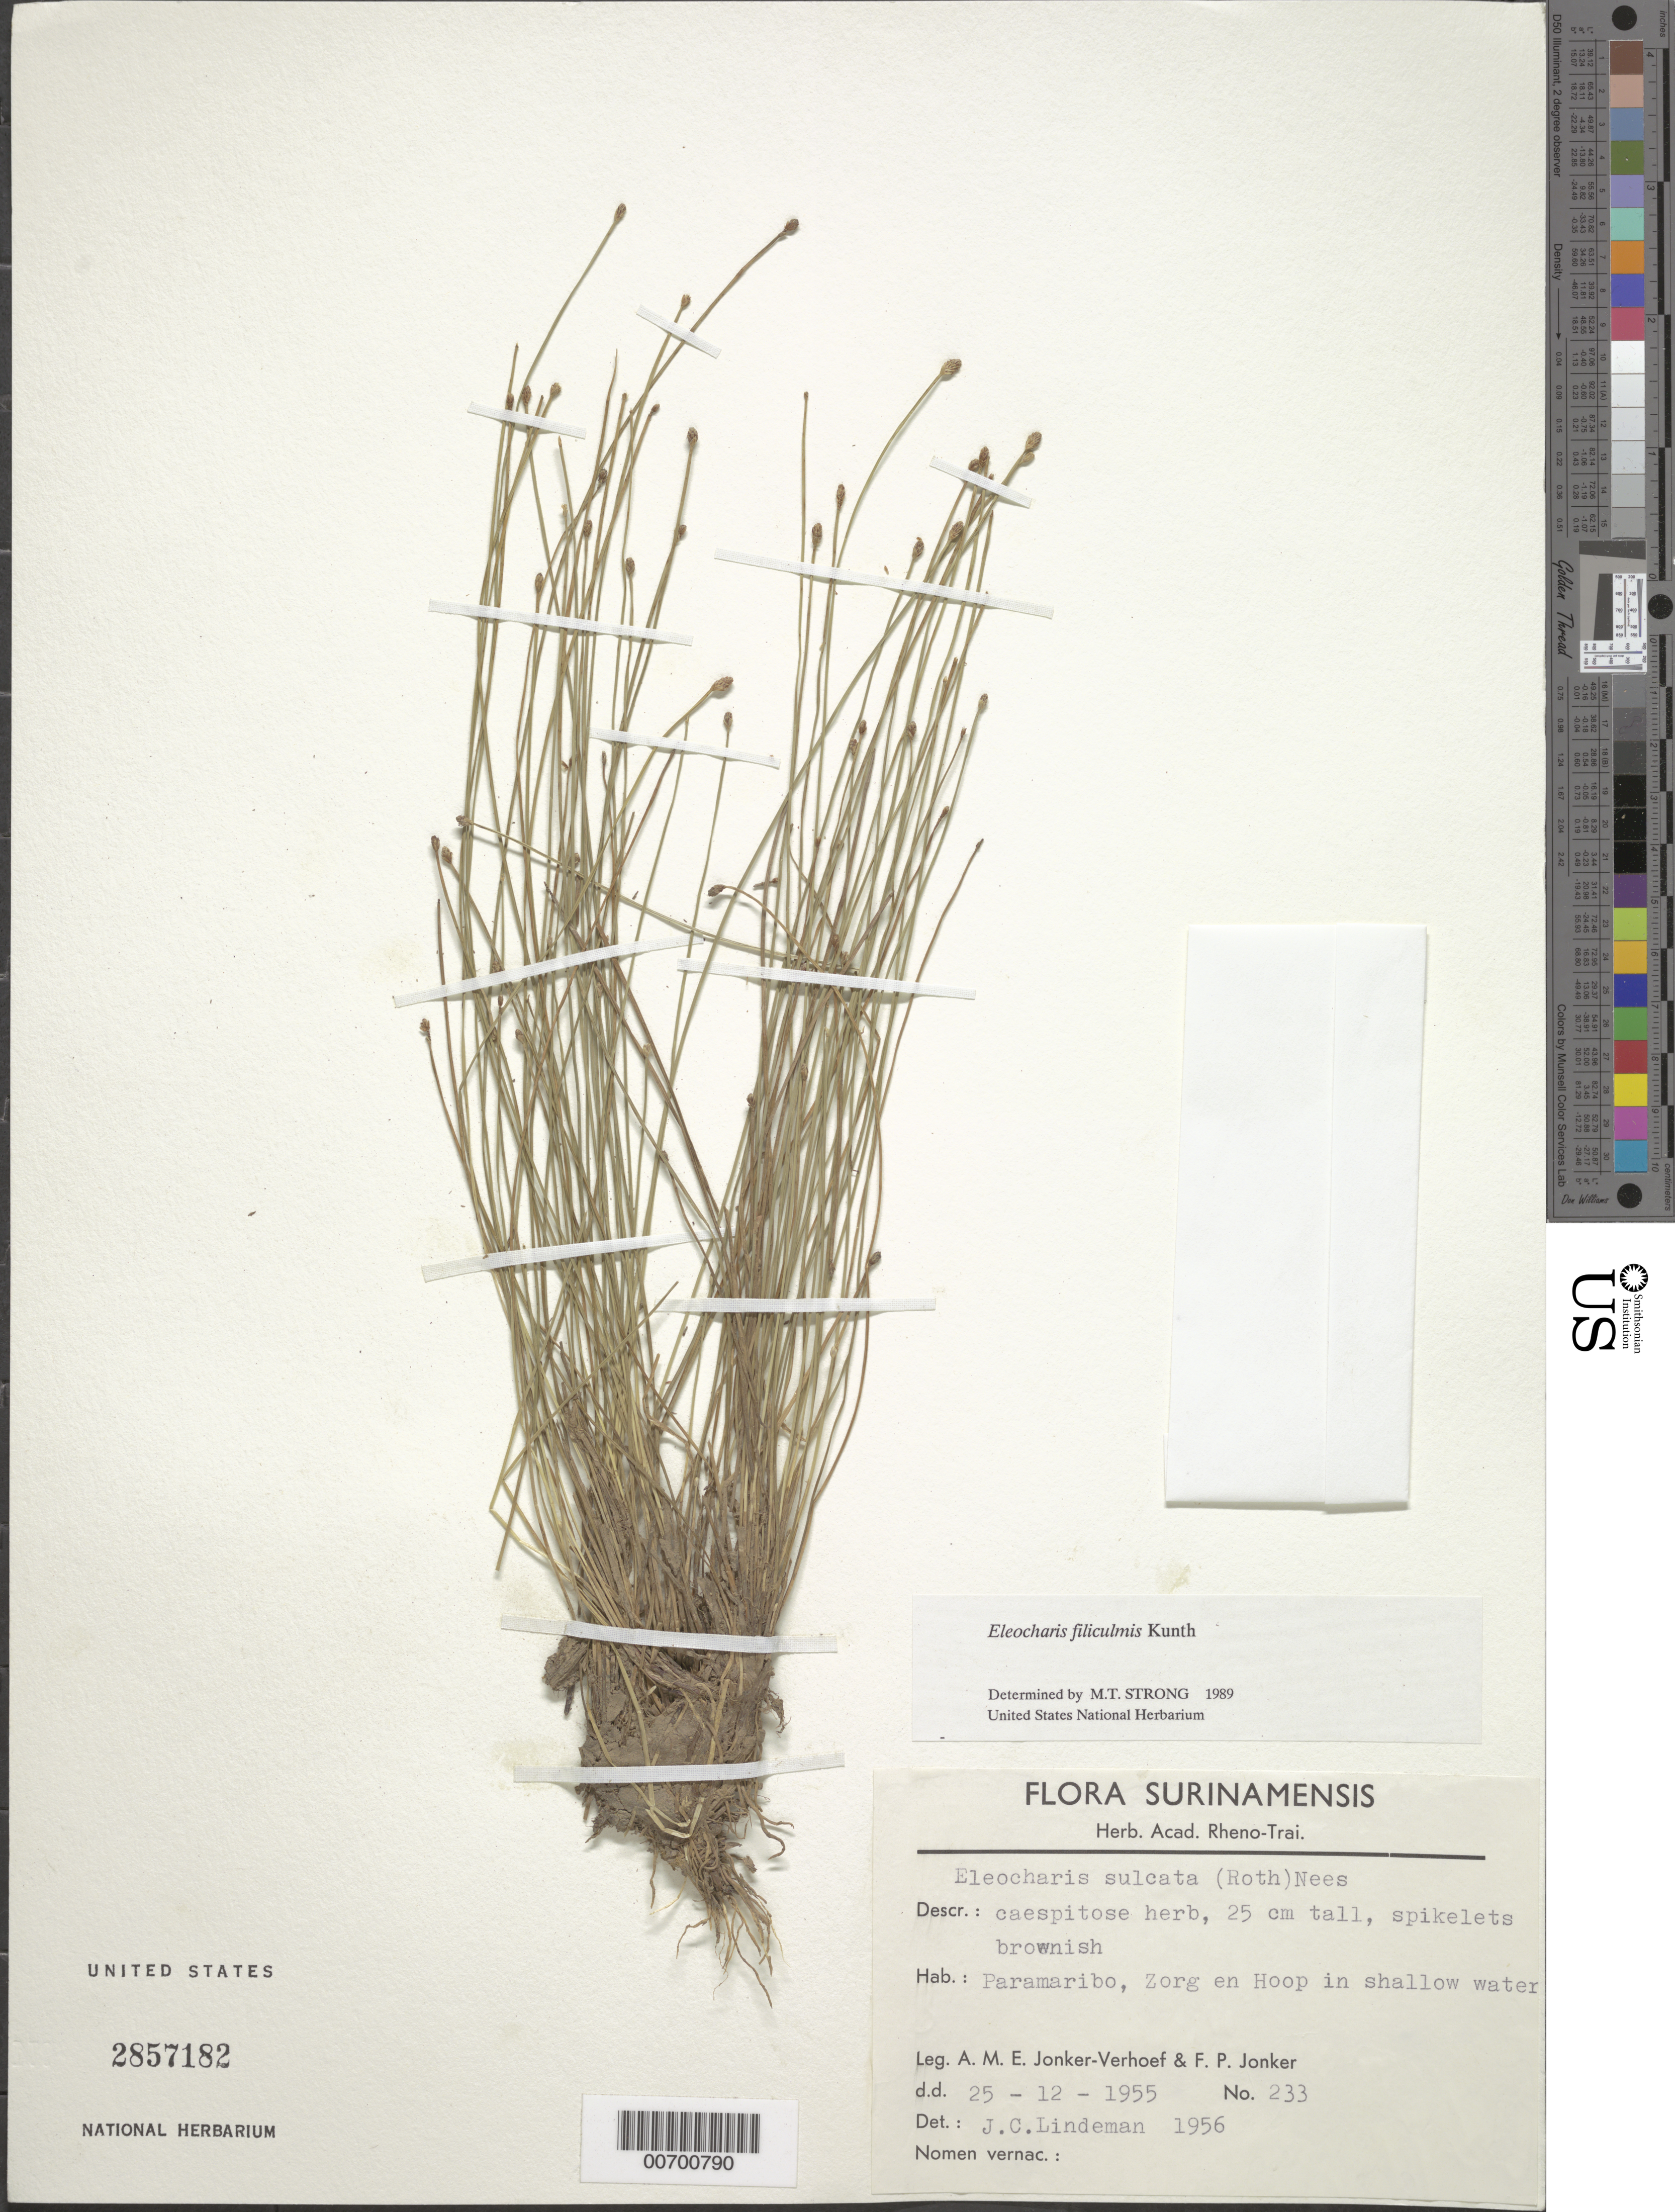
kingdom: Plantae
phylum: Tracheophyta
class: Liliopsida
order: Poales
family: Cyperaceae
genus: Eleocharis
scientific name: Eleocharis filiculmis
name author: Kunth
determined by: Strong, M. T., (US), Smithsonian Institution - National Museum of Natural History (UNITED STATES)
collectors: A. M. Jonker & F. P. Jonker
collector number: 233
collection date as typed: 25-Dec-55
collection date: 1955-12-25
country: Suriname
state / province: Paramaribo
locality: Zorg en Hoop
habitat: In shallow water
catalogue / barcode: US 2857182